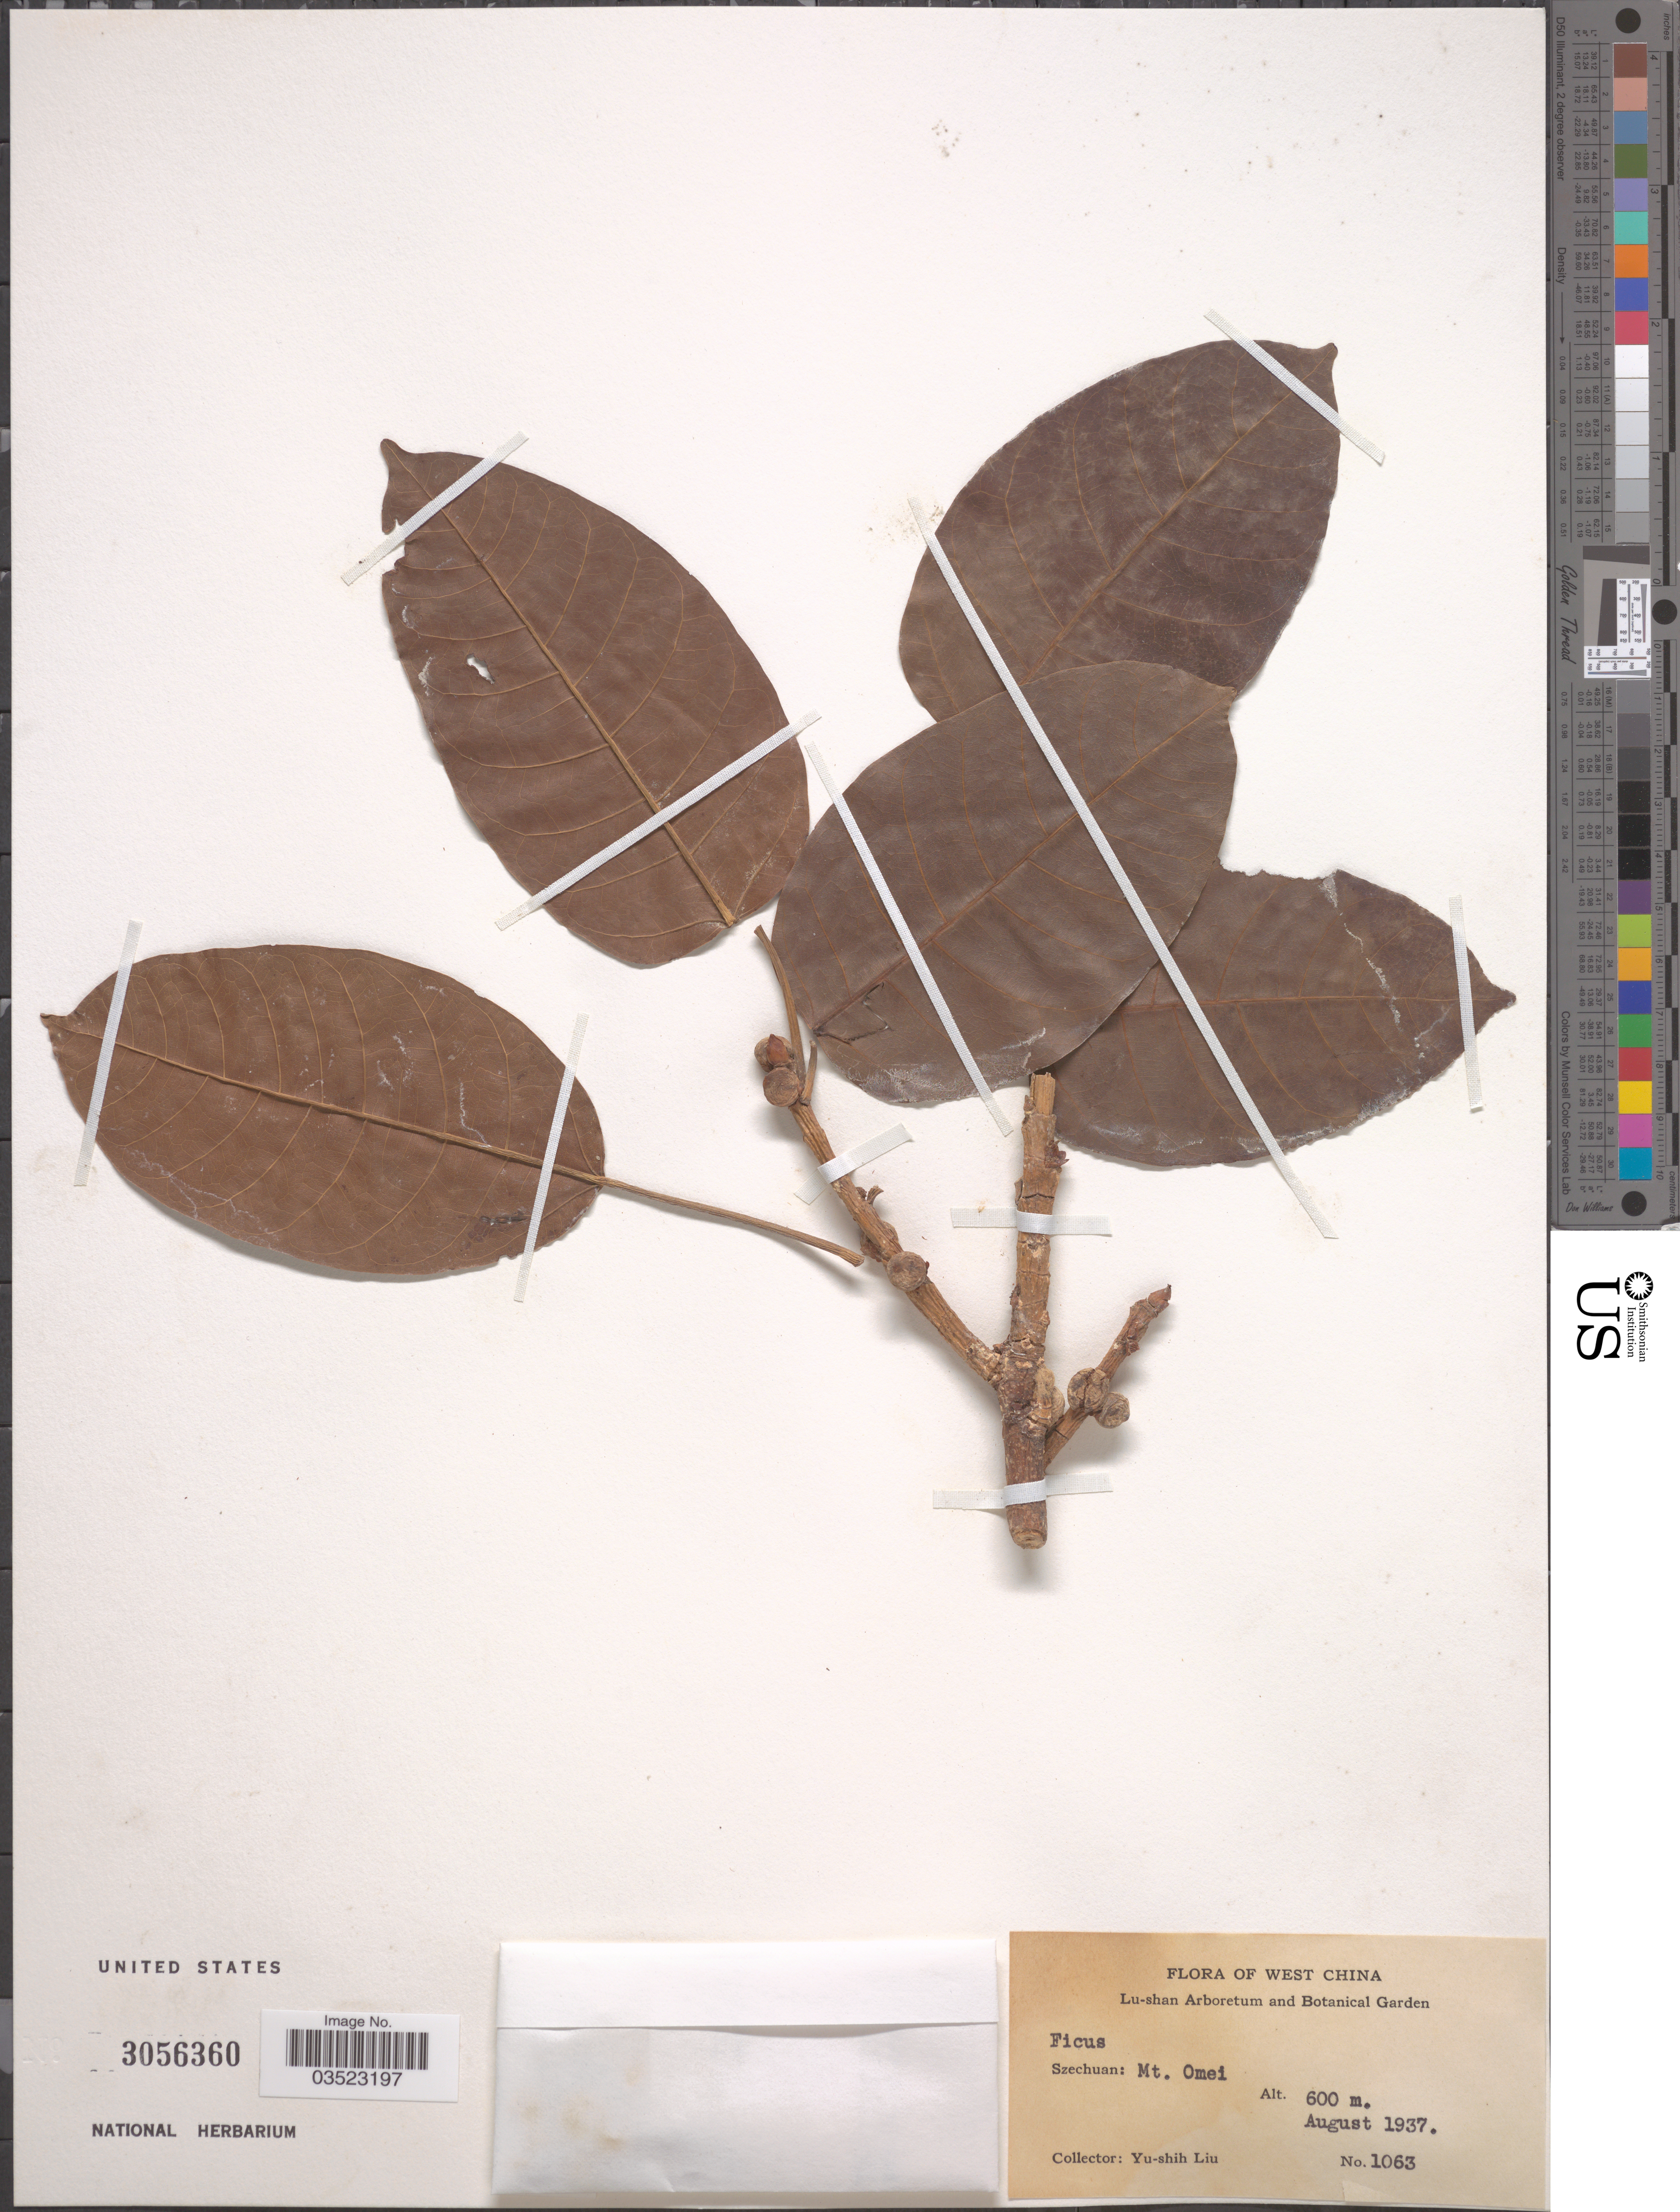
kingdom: Plantae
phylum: Tracheophyta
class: Magnoliopsida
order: Rosales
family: Moraceae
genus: Ficus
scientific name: Ficus sp.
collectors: Y.-S. Liu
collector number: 1063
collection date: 1937-08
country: China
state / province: Sichuan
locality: West China. Szechuan: Mt. Omei.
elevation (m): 600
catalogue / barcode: US 3056360